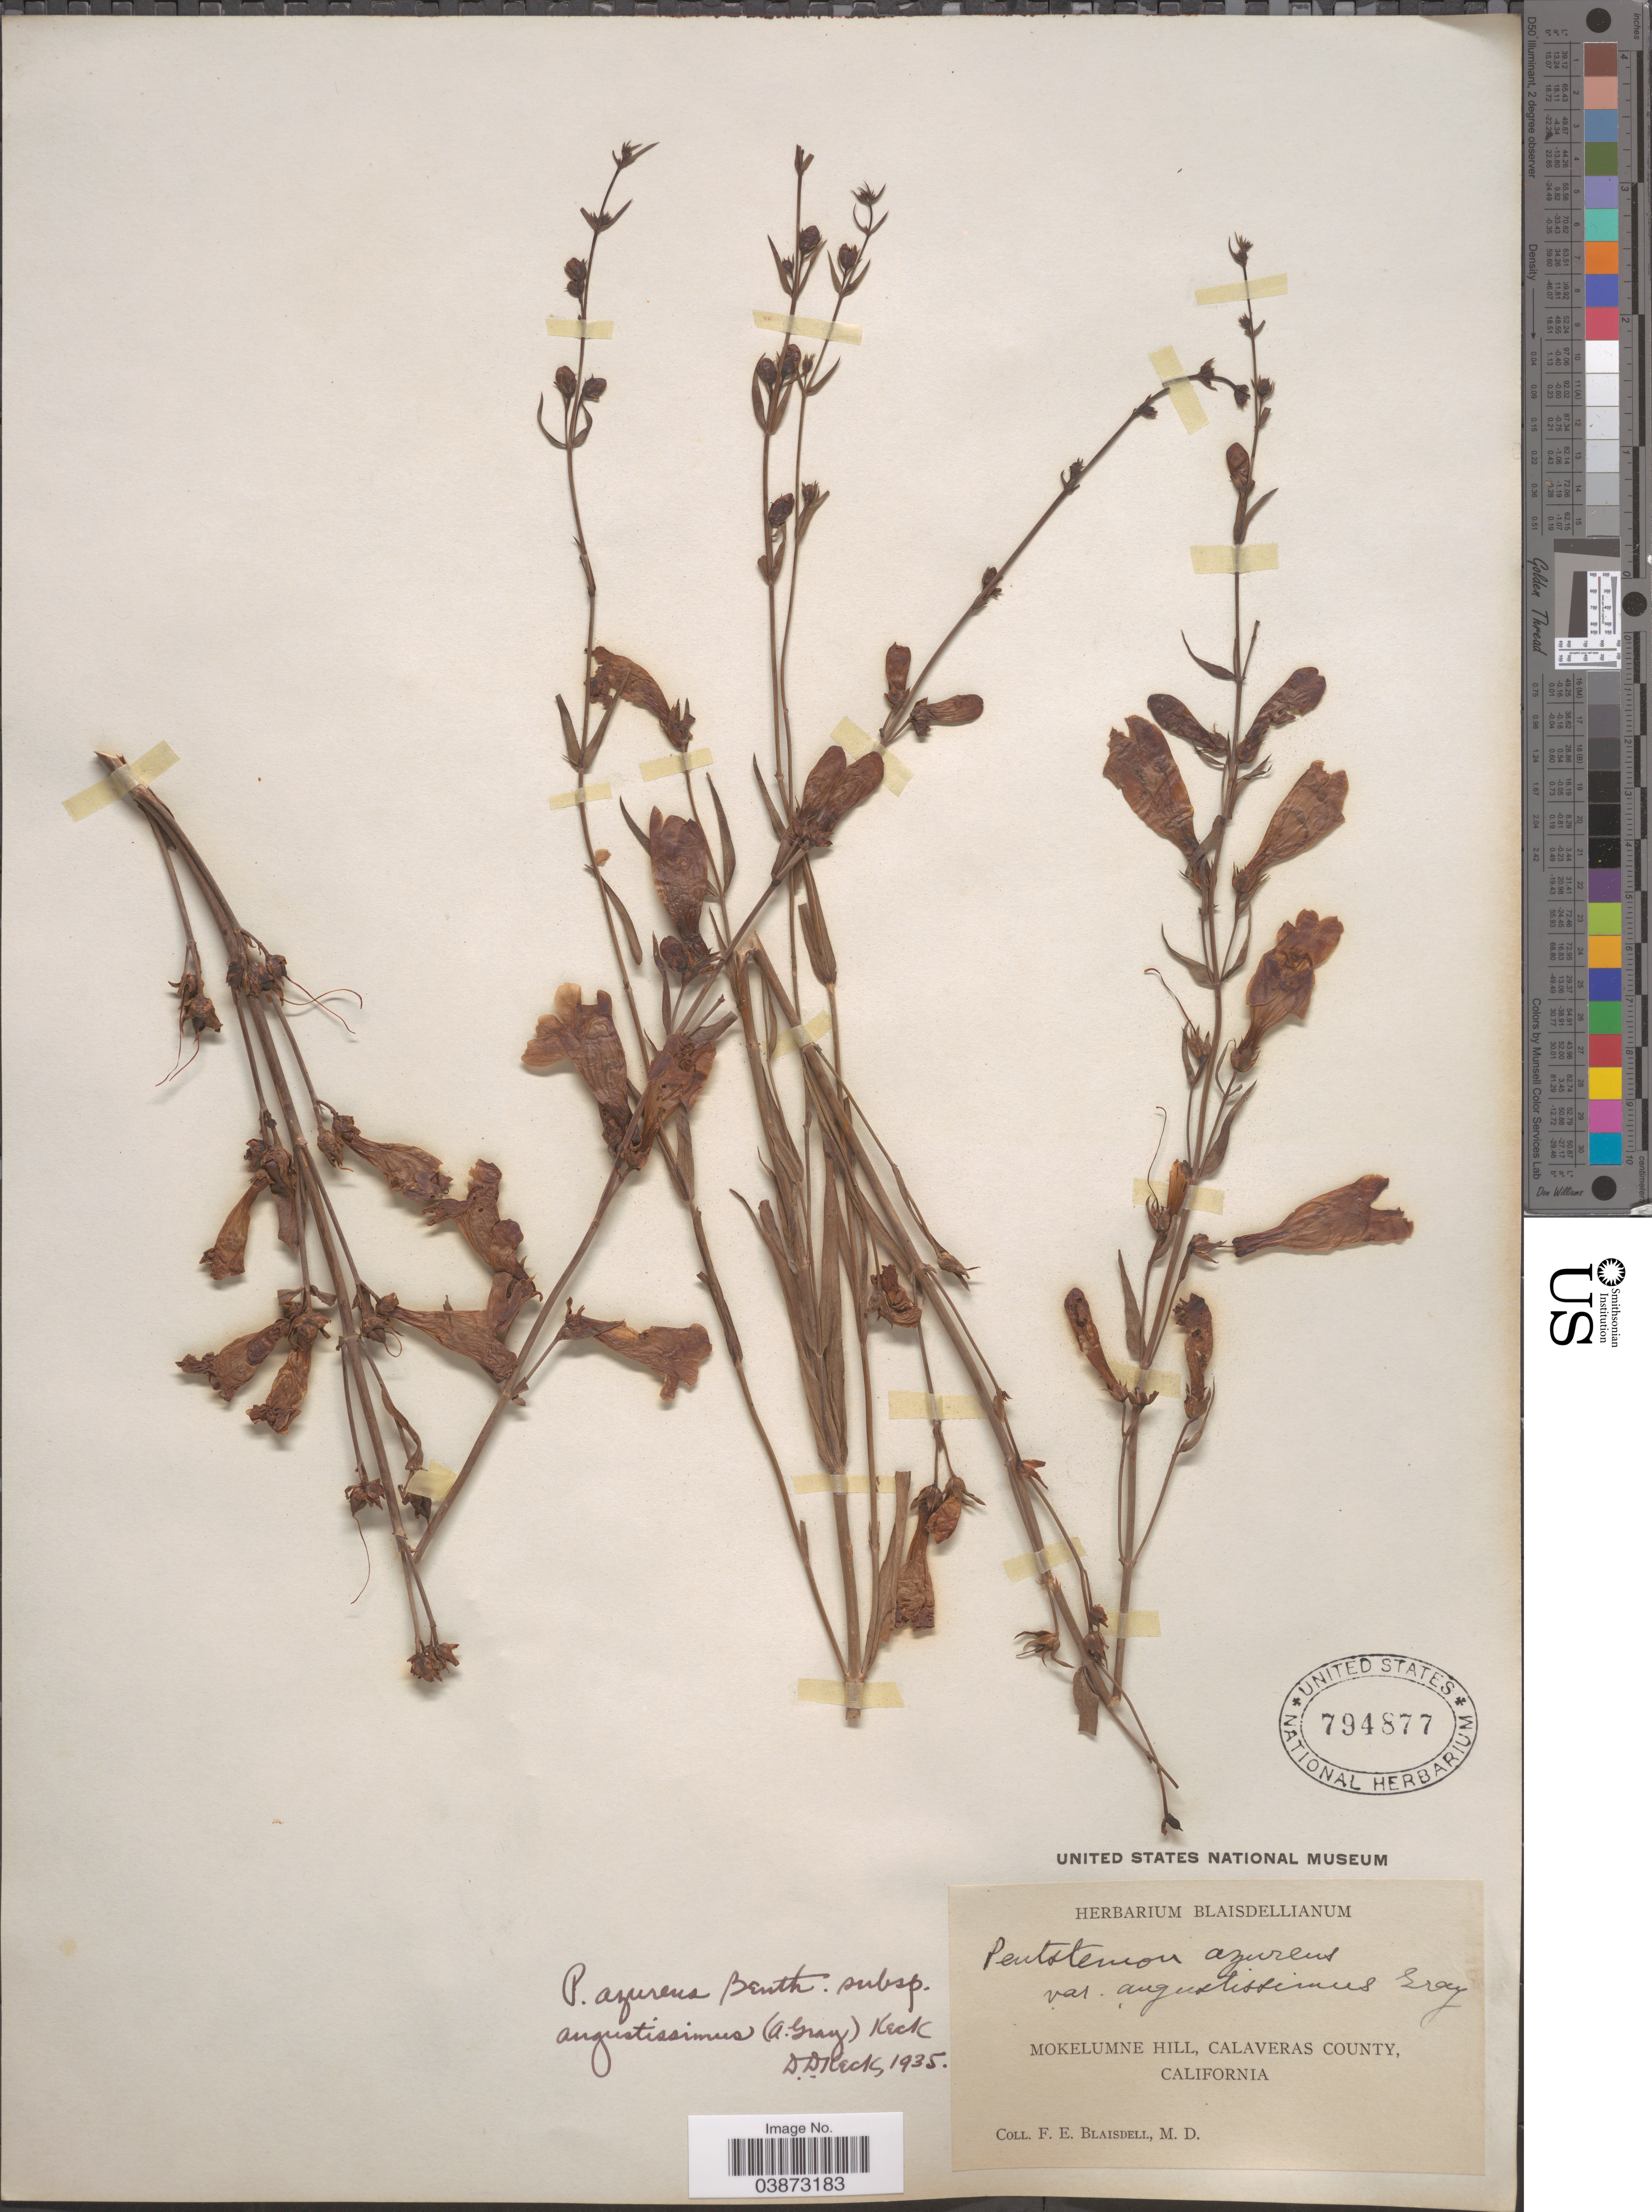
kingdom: Plantae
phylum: Tracheophyta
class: Magnoliopsida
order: Lamiales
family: Plantaginaceae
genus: Penstemon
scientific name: Penstemon azureus subsp. angustissimus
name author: (A. Gray) D.D. Keck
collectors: F. Blaisdell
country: United States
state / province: California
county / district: Calaveras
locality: Mokelumne Hill, Calaveras County.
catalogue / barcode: US 794877